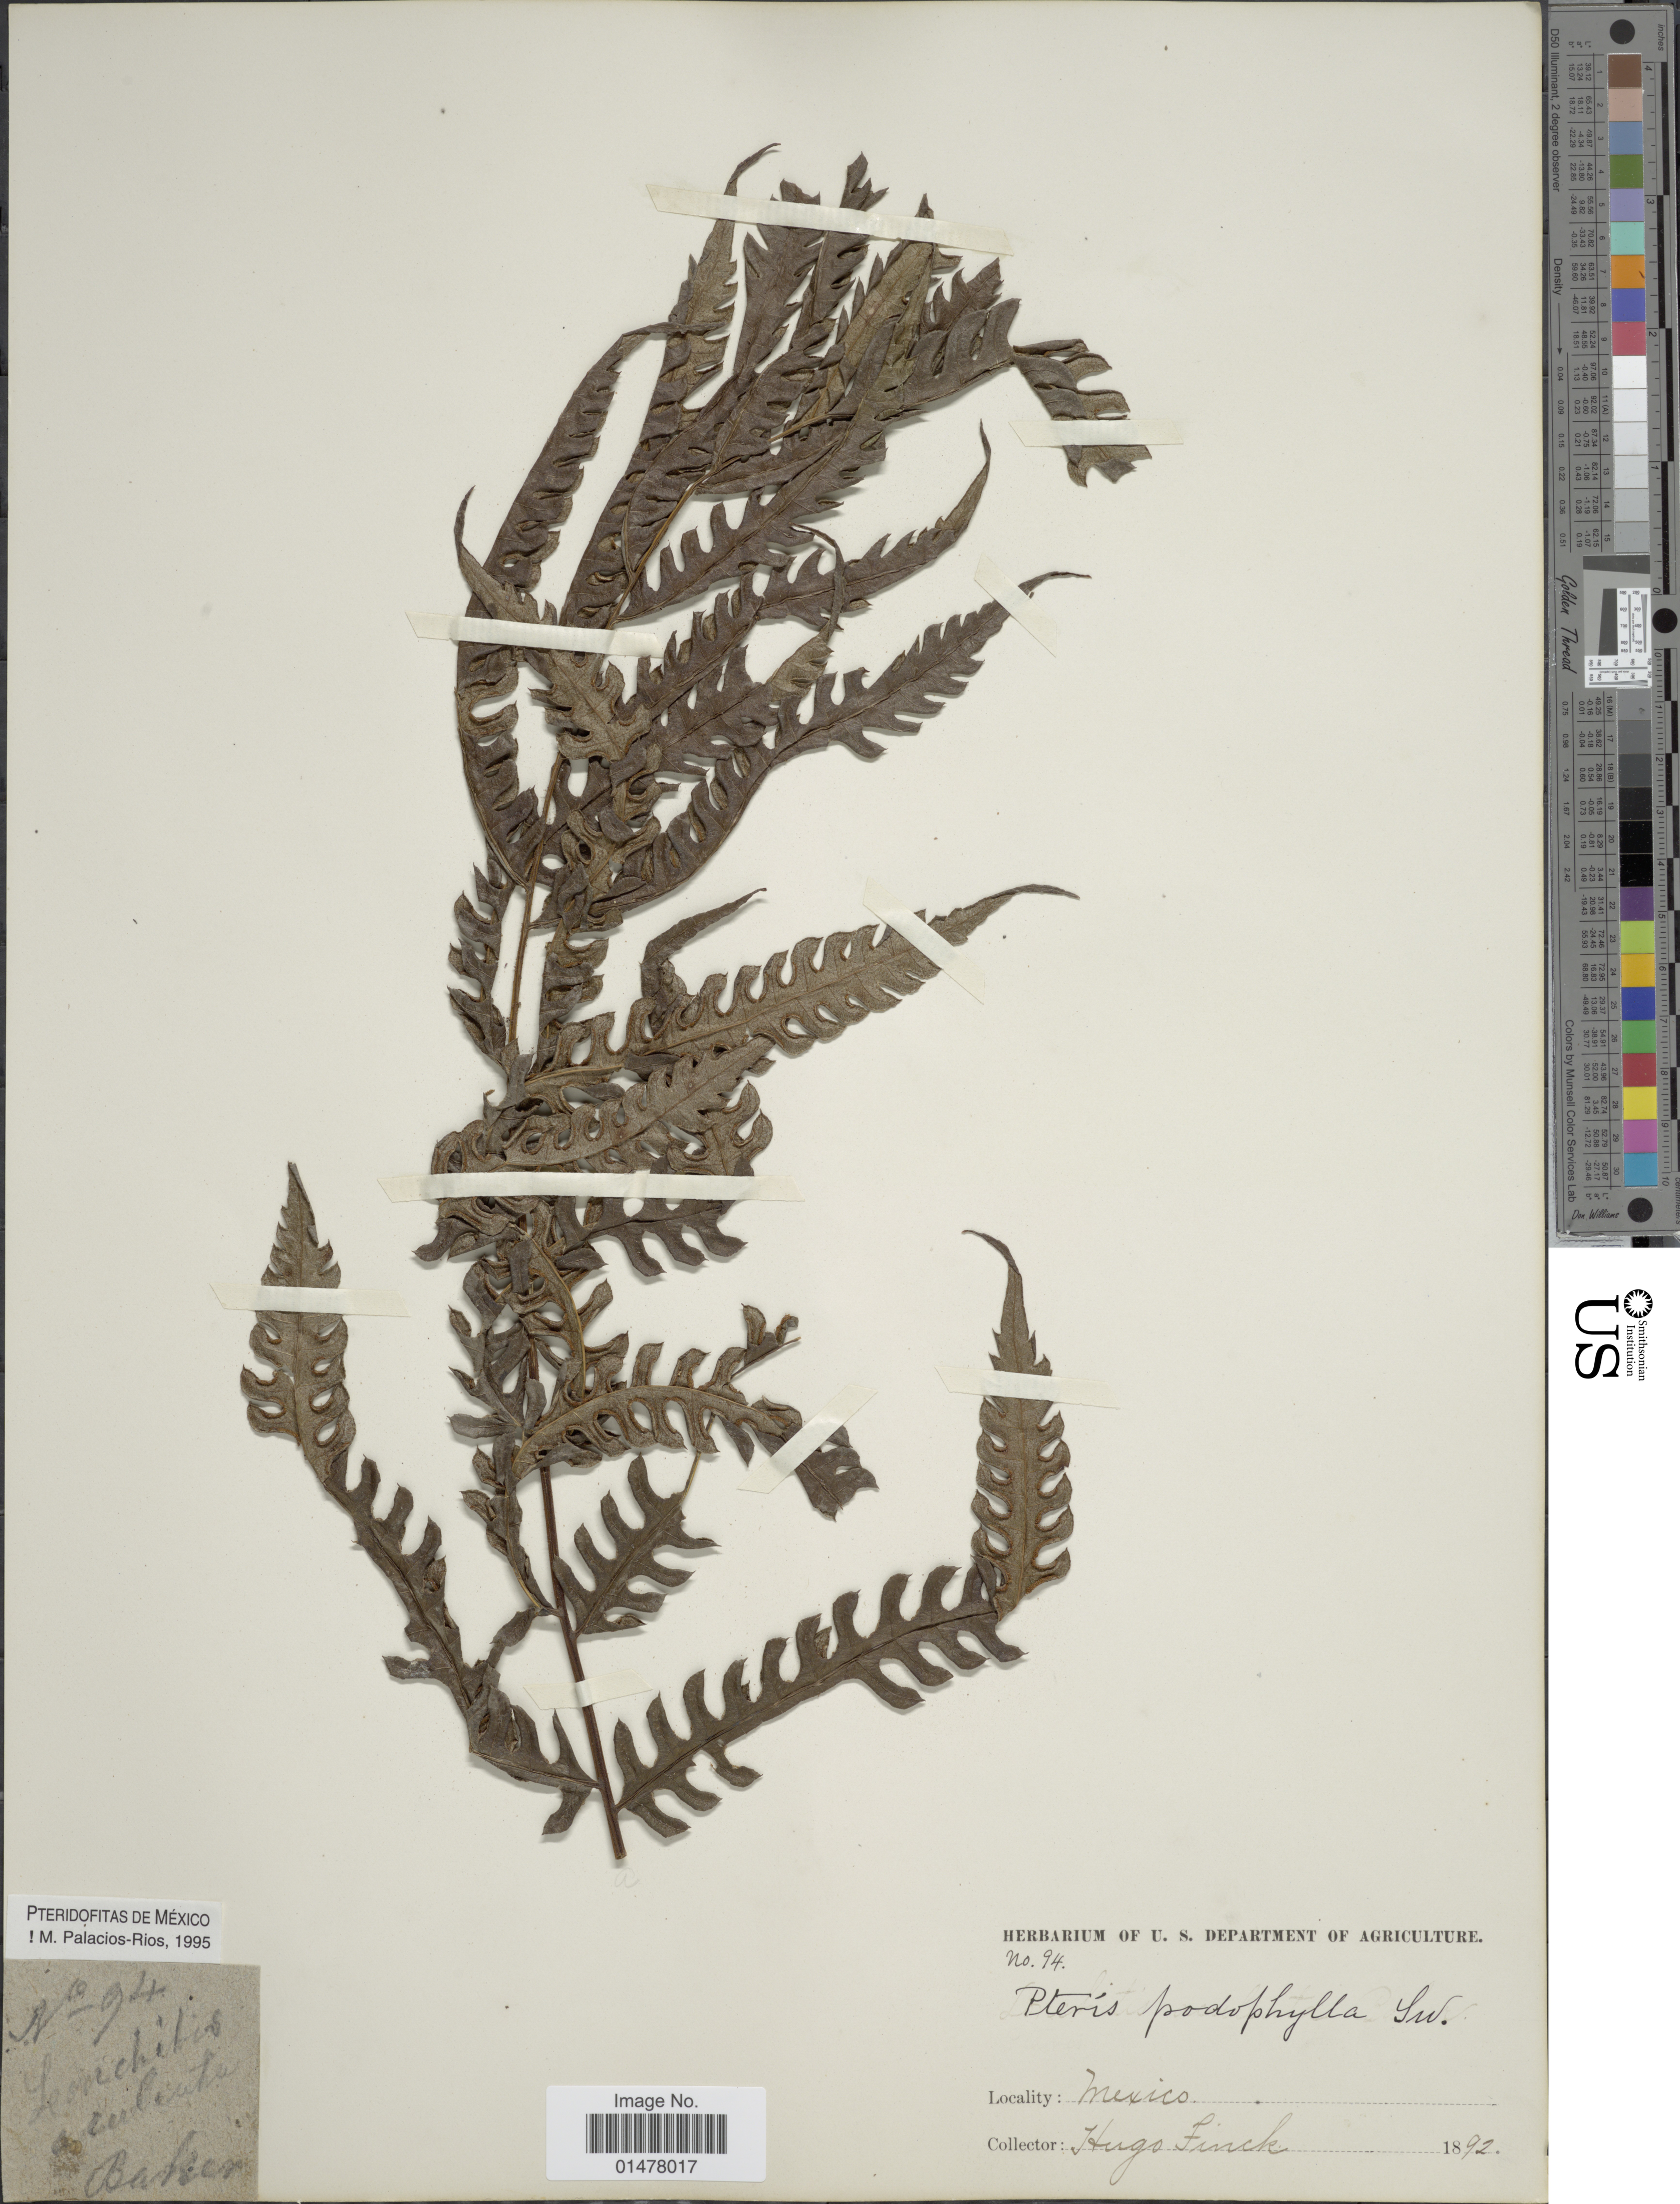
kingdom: Plantae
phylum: Tracheophyta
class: Polypodiopsida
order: Polypodiales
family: Pteridaceae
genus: Pteris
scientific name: Pteris podophylla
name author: Sw.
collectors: H. Finck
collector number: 94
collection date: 1892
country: Mexico